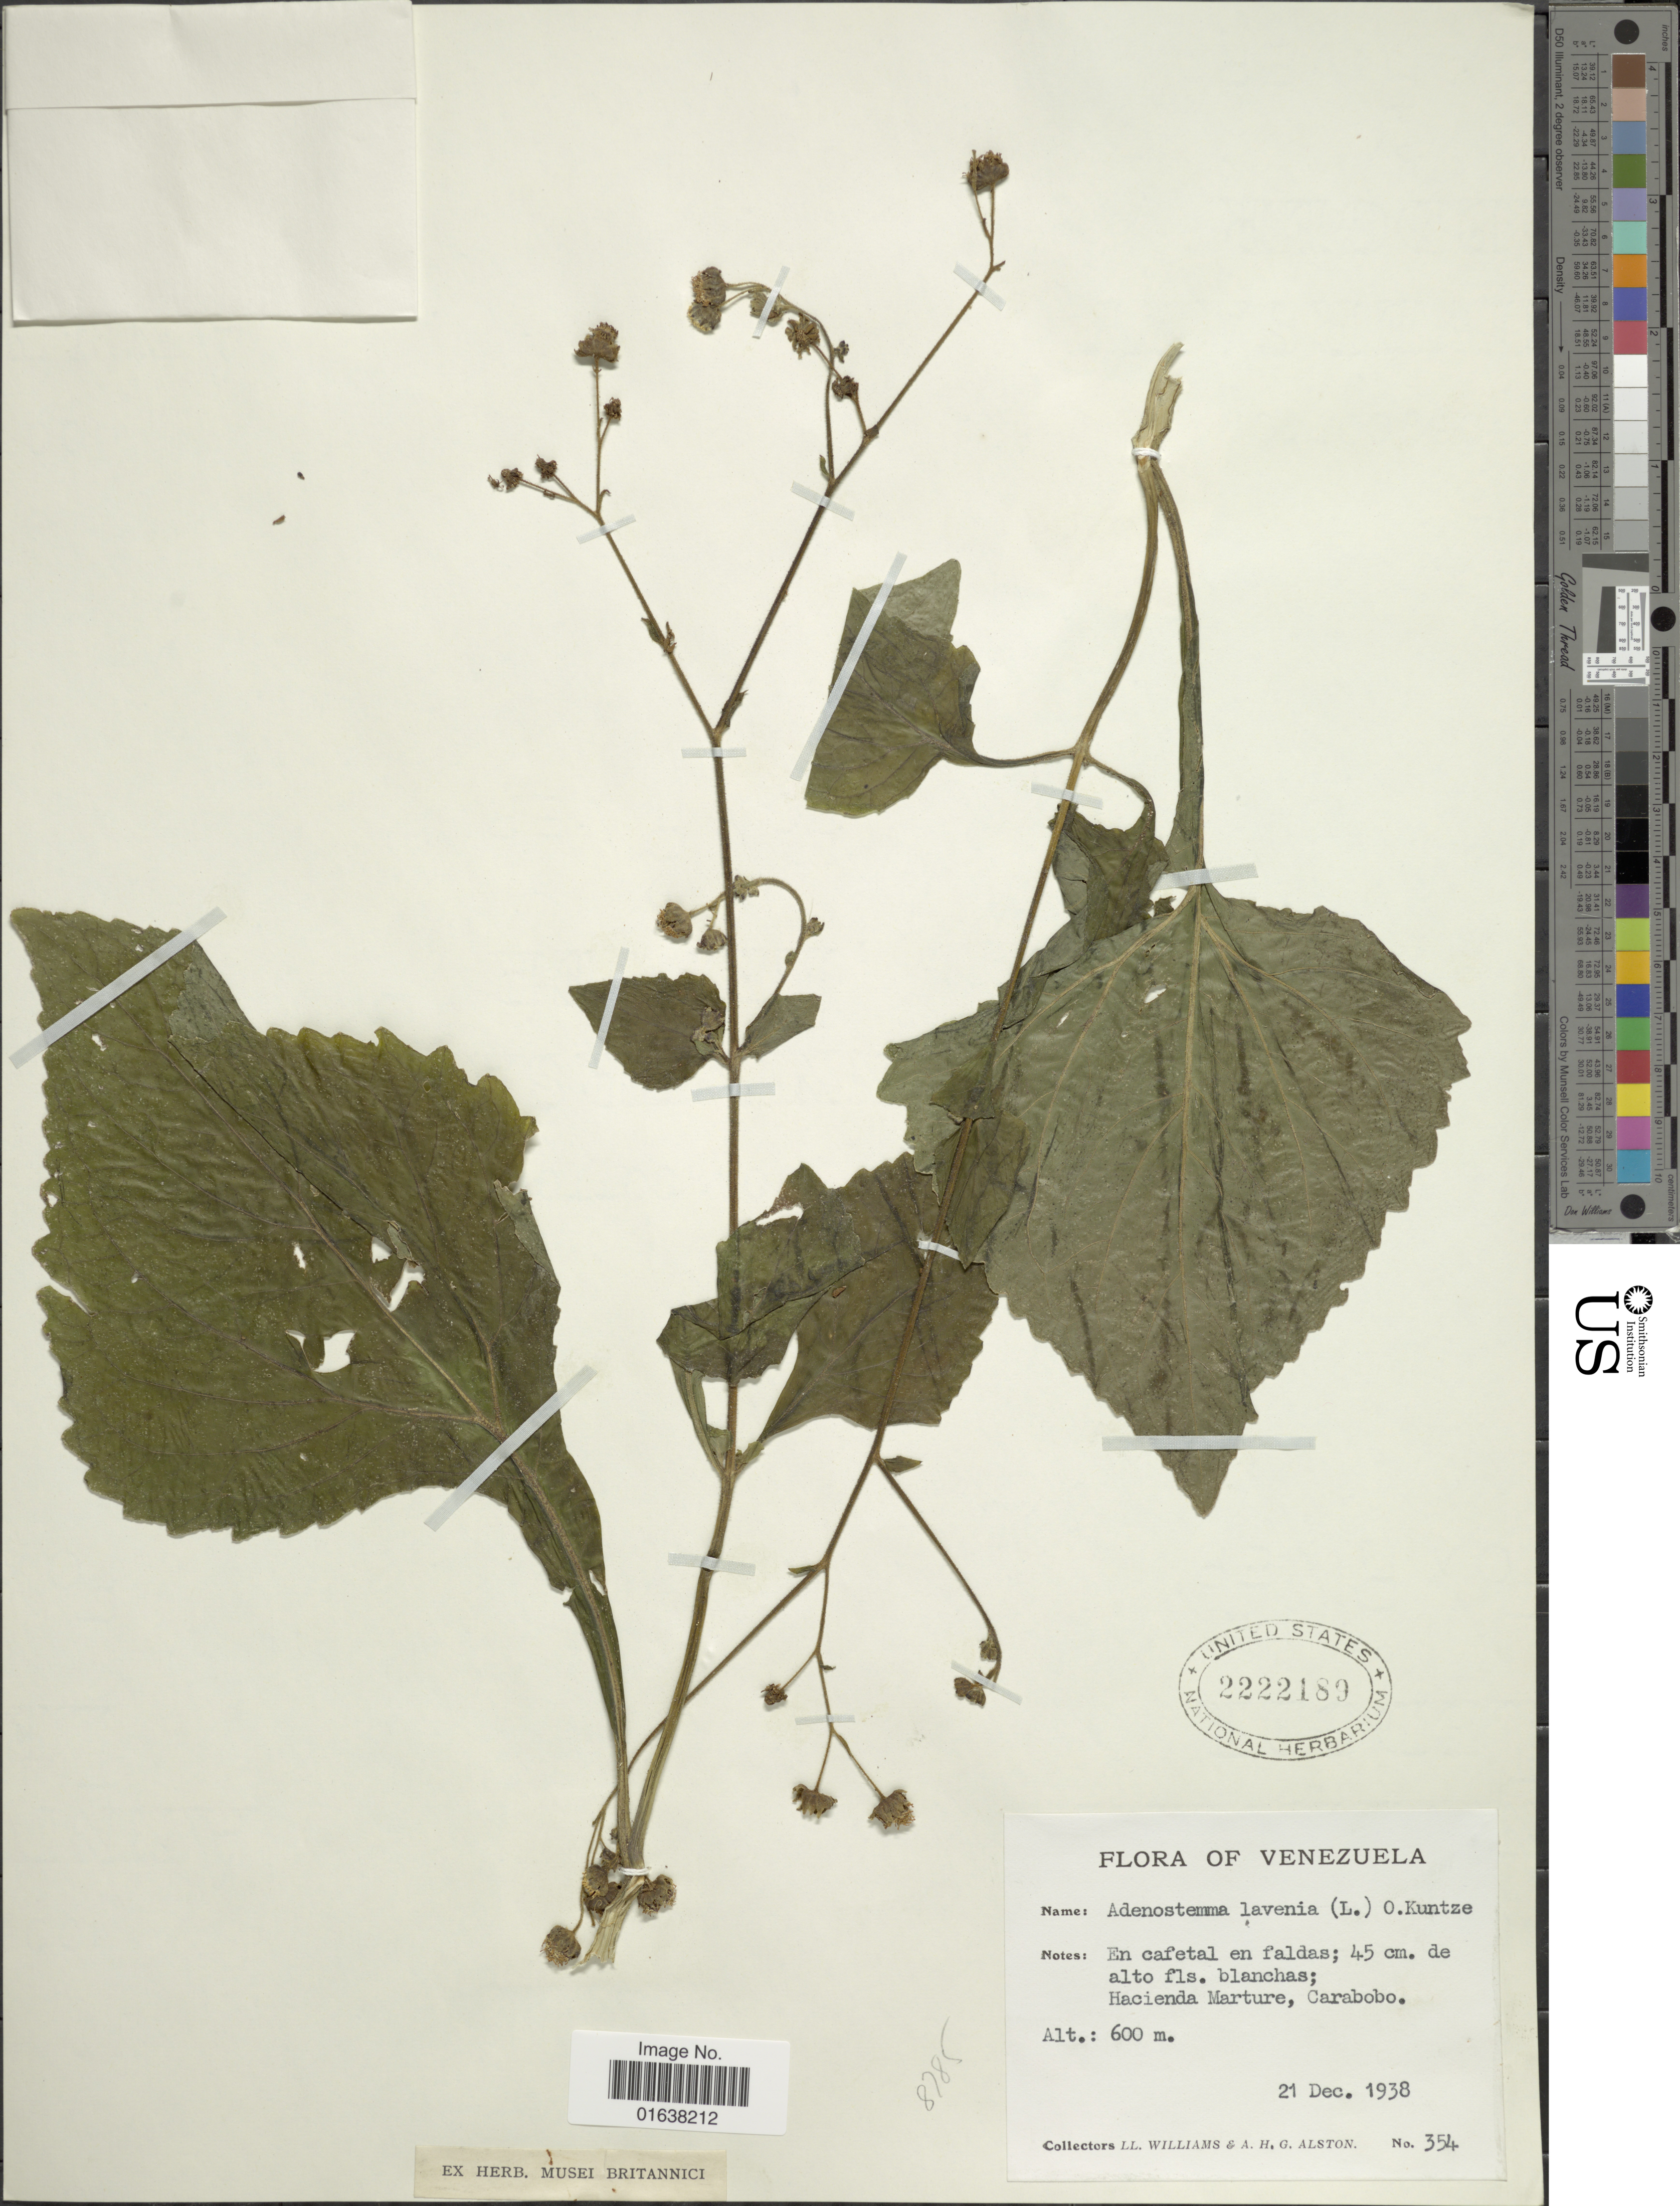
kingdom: Plantae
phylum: Tracheophyta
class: Magnoliopsida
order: Asterales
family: Asteraceae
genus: Adenostemma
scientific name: Adenostemma platyphyllum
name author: Cass.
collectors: Ll. Williams & A. H. Alston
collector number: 354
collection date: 1938-12-21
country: Venezuela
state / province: Carabobo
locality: En cafetal en faldas. Hacienda Marturem Carabobo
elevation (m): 600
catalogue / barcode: US 2222189